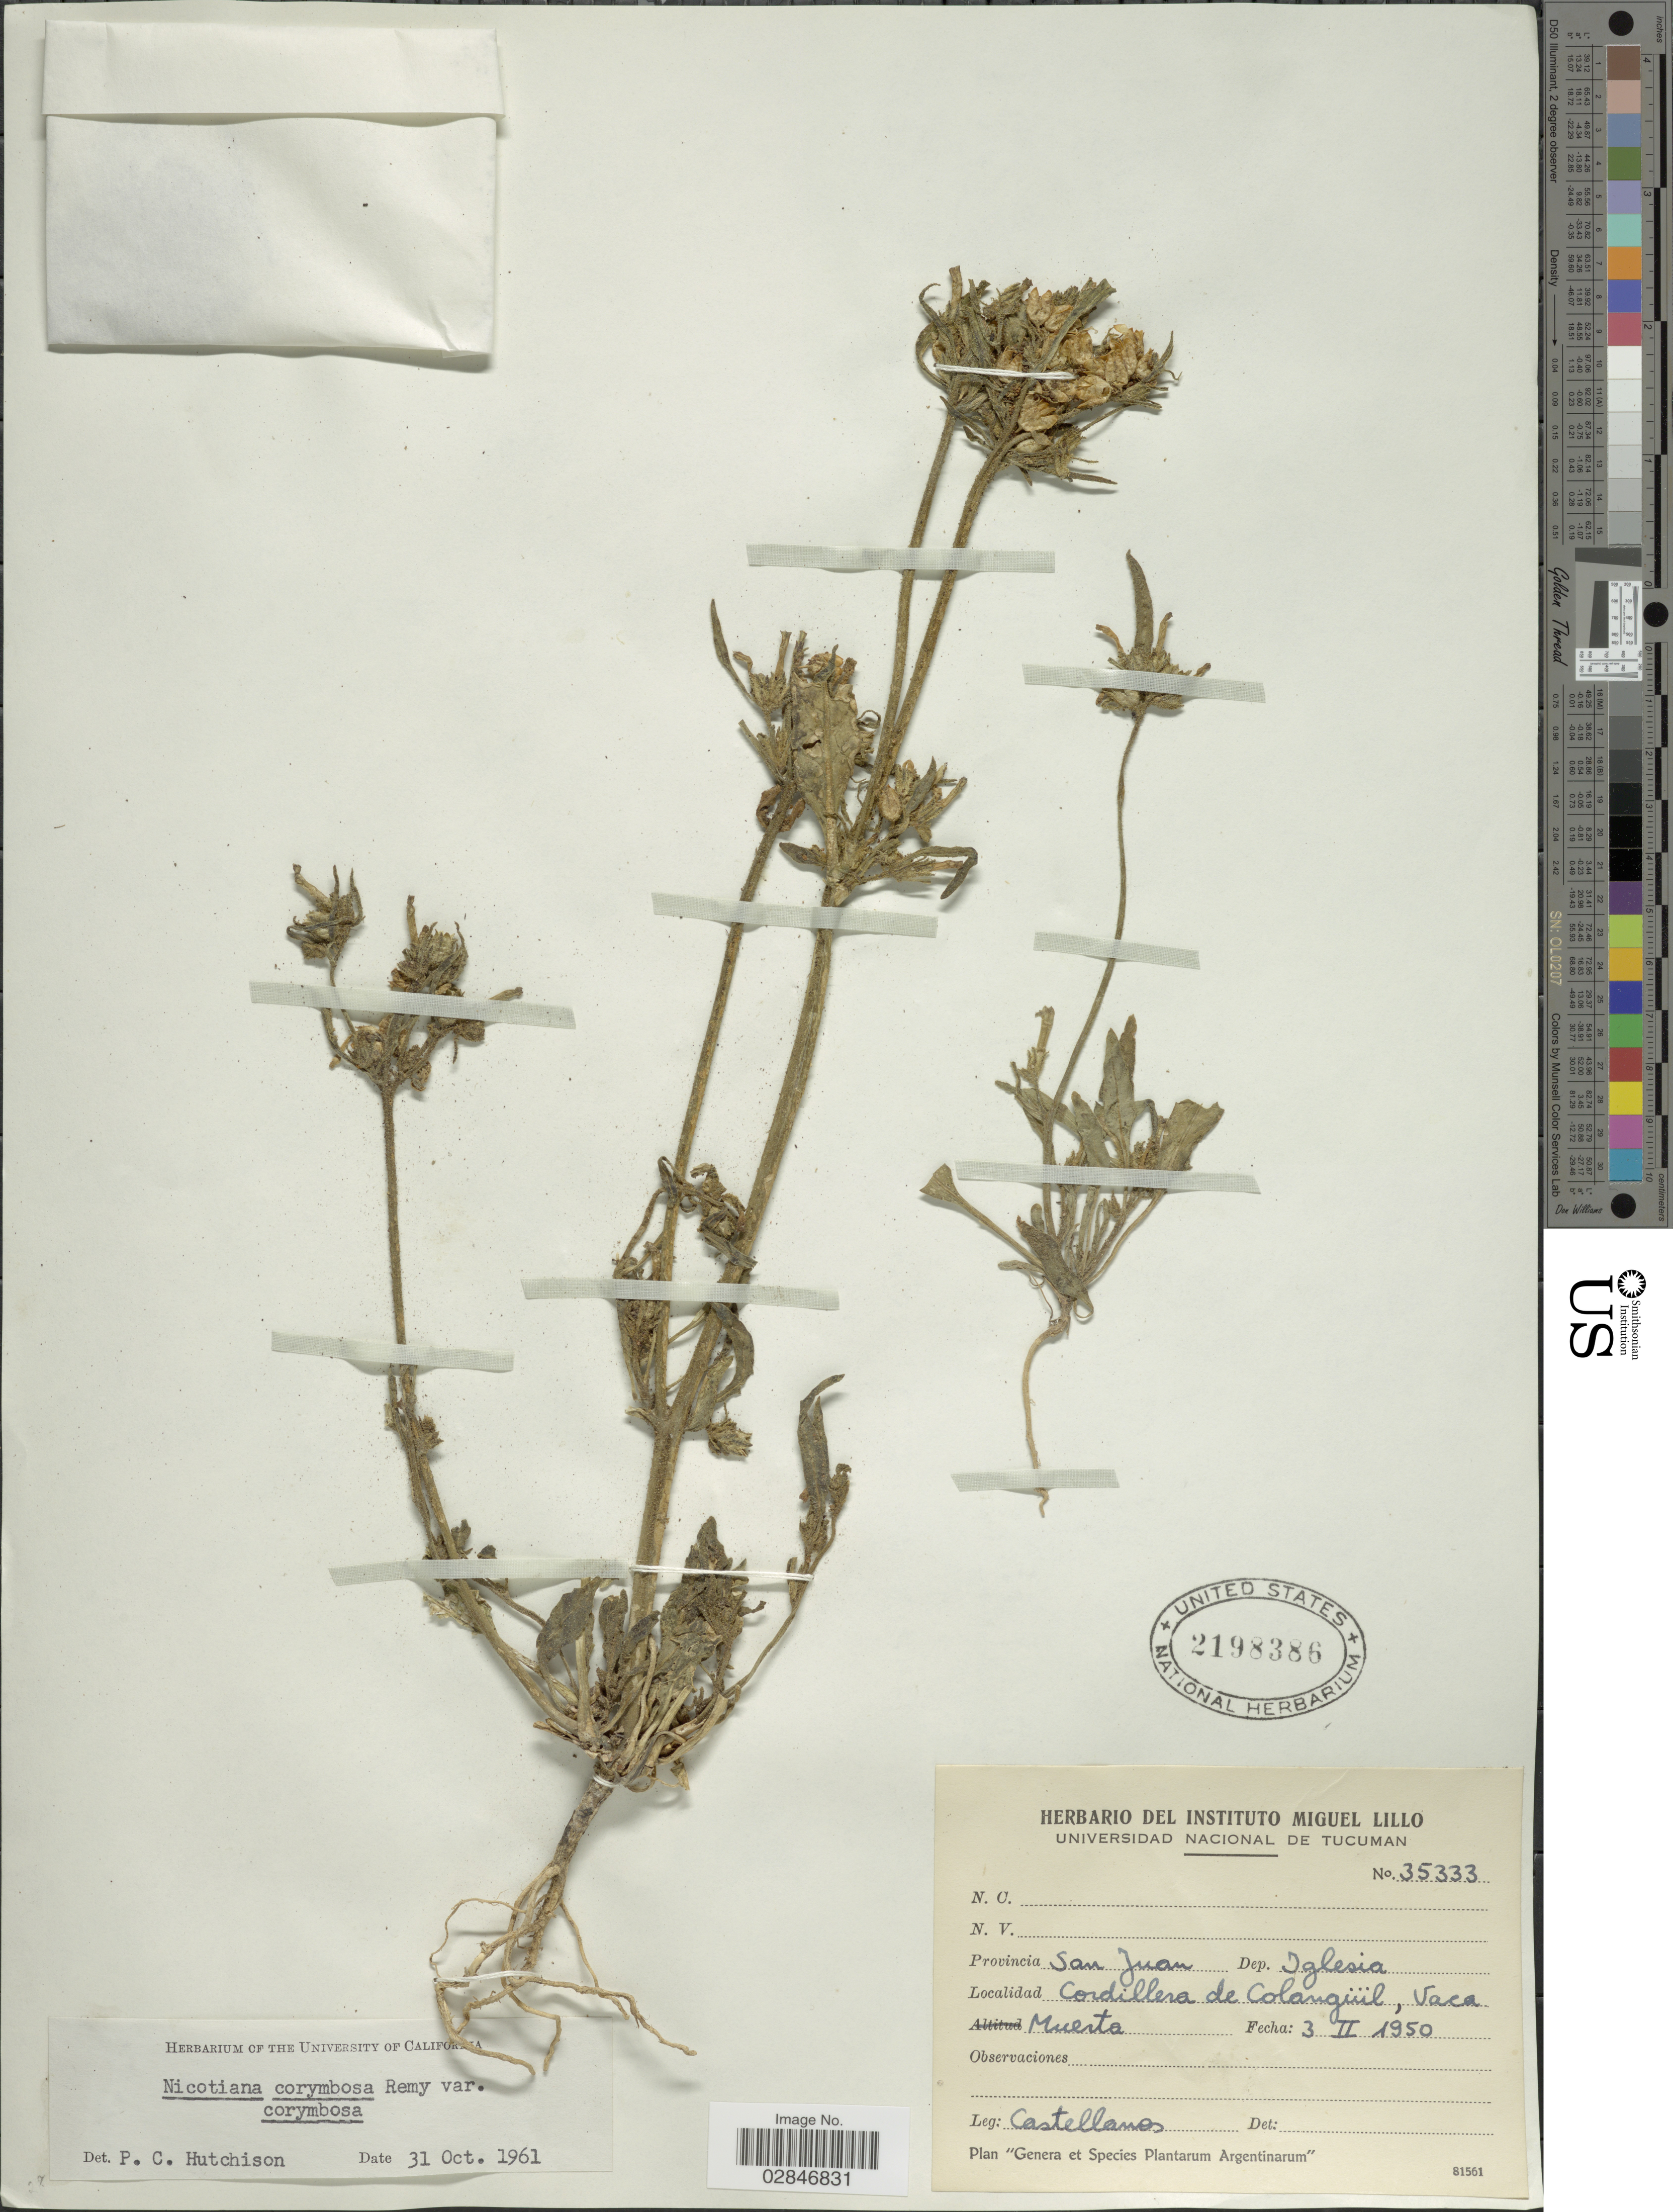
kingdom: Plantae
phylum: Tracheophyta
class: Magnoliopsida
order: Solanales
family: Solanaceae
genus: Nicotiana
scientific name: Nicotiana corymbosa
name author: J. Rémy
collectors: -- Castellanos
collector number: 35333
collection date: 1950-02-03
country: Argentina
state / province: San Juan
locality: Provincia San Juan:, Dep. Iglesia, Cordillera de Colangüil, Vaca Muerta.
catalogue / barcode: US 2198386